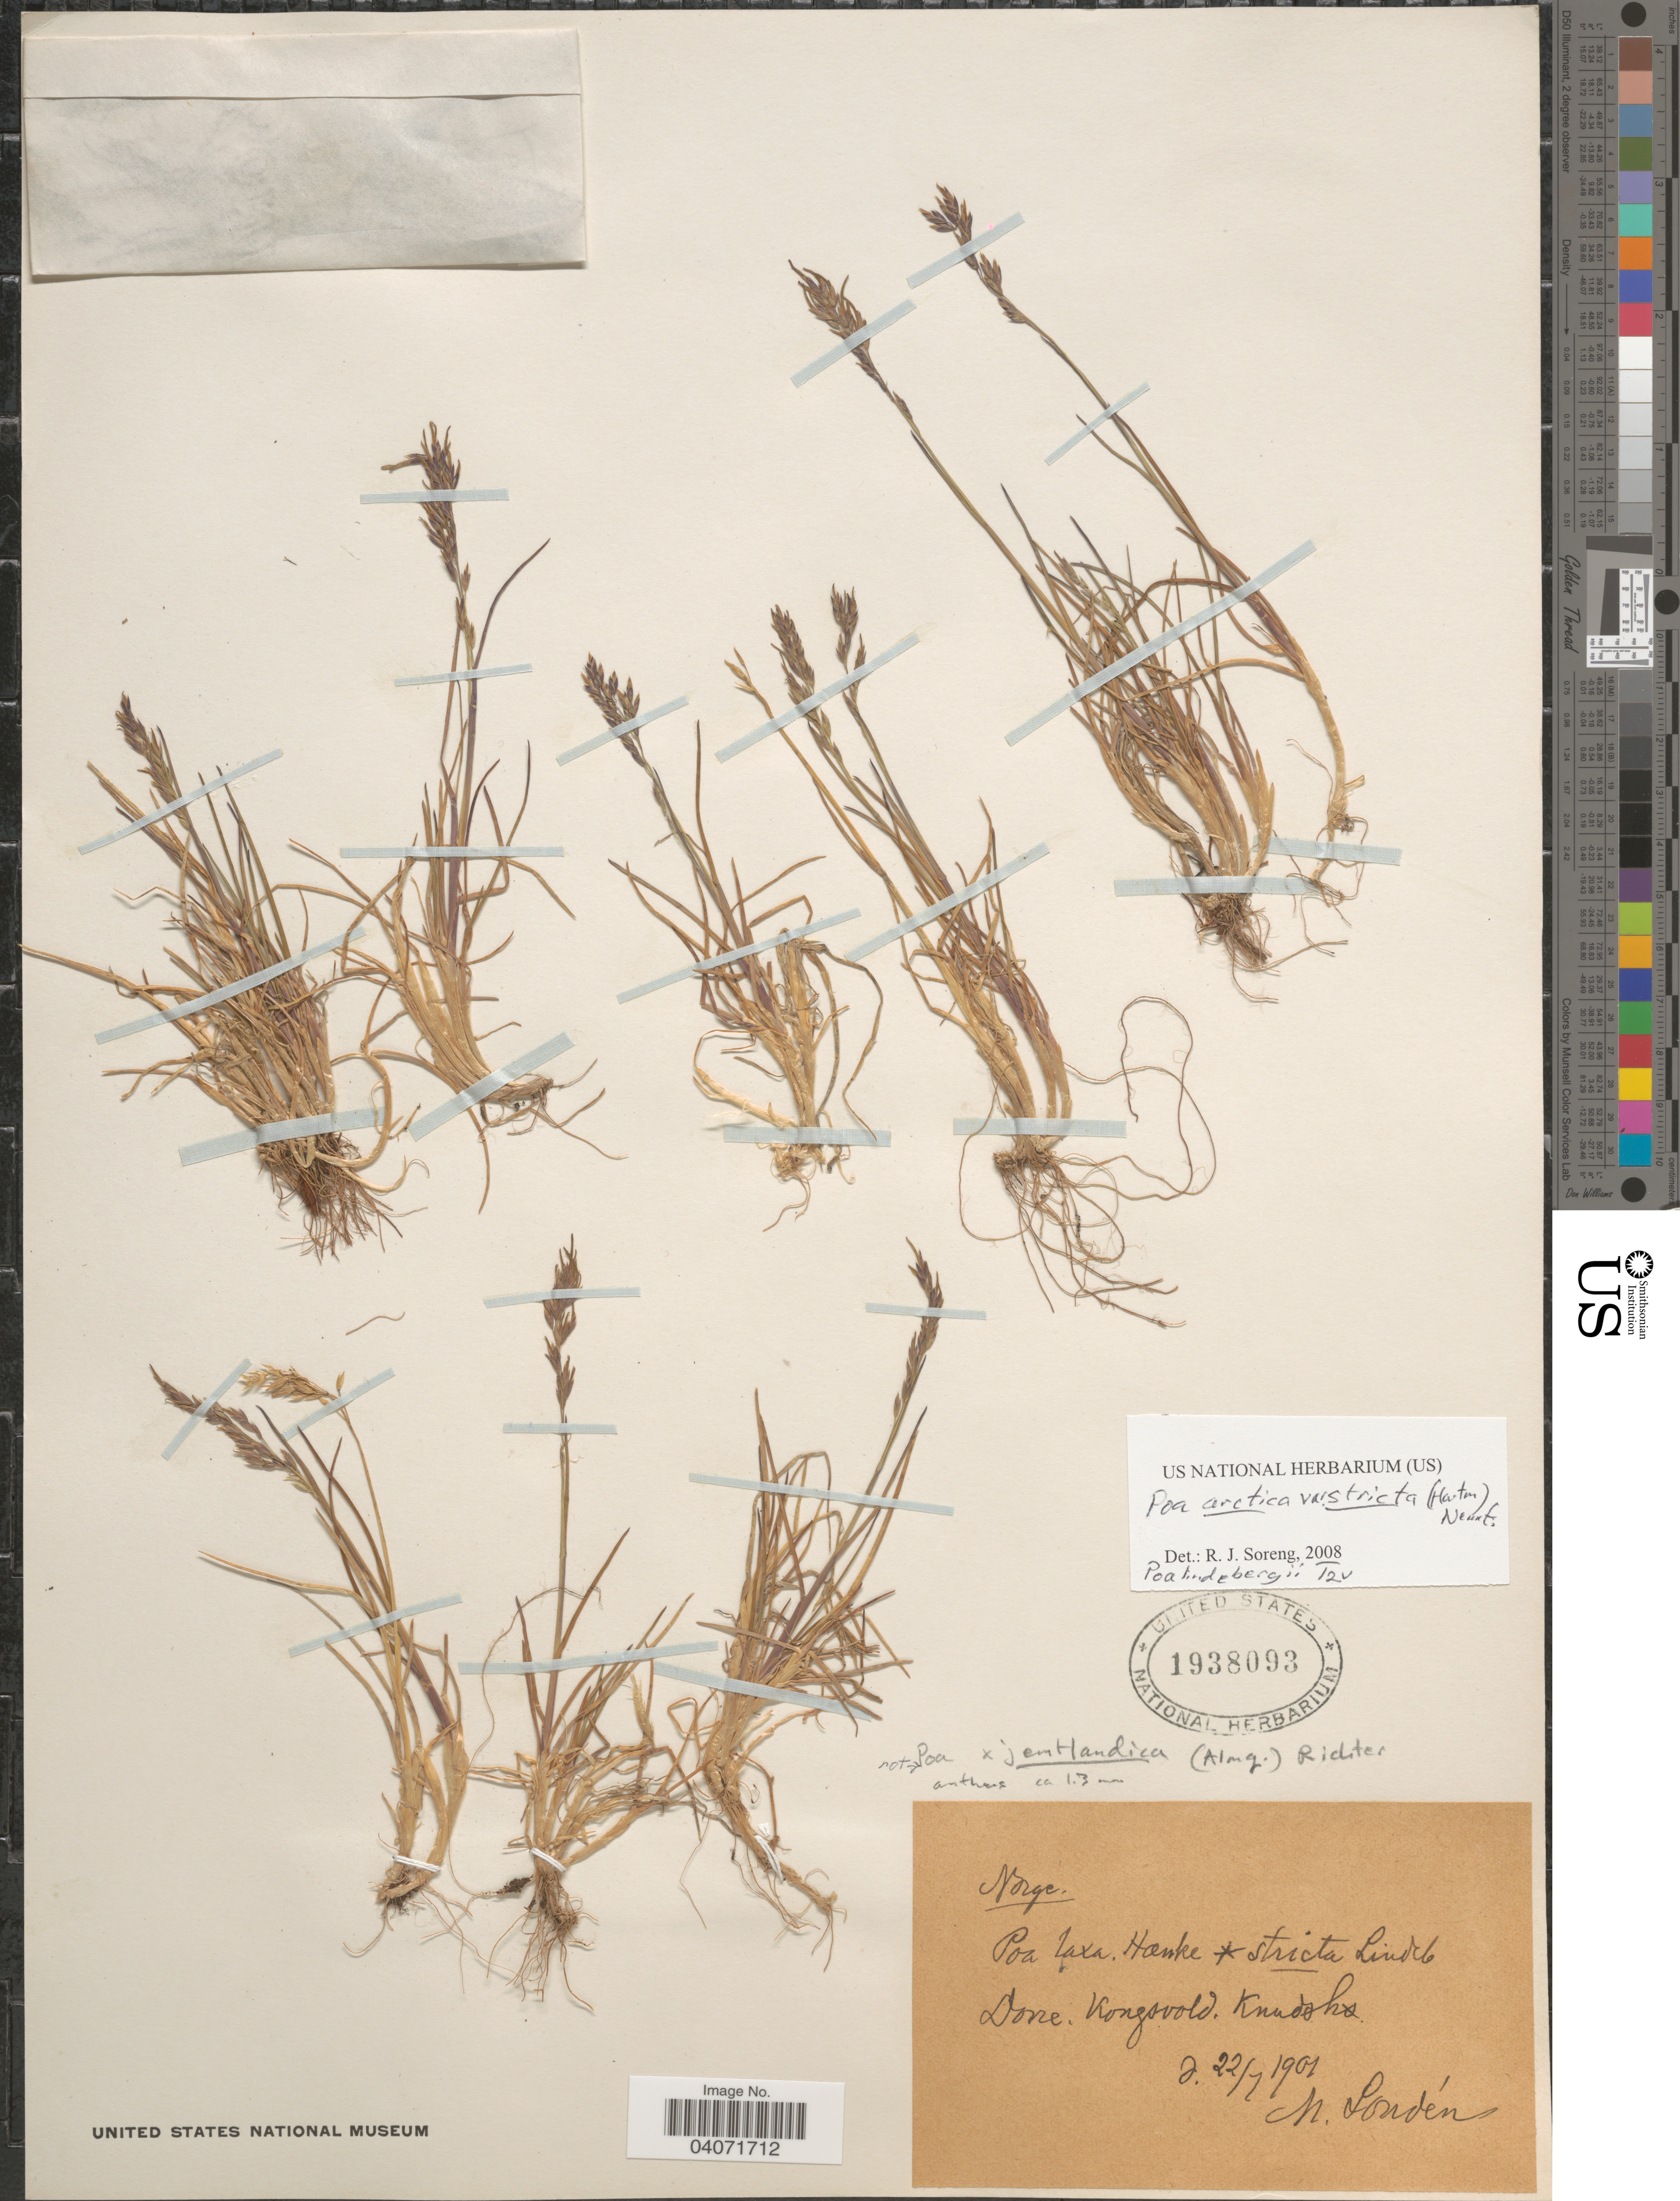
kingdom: Plantae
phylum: Tracheophyta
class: Liliopsida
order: Poales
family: Poaceae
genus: Poa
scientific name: Poa arctica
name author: R. Br.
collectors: M. Sondén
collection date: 1901-07-22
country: Norway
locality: Norge. Dovre. Kongsvold. Knudsho.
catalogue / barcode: US 1938093